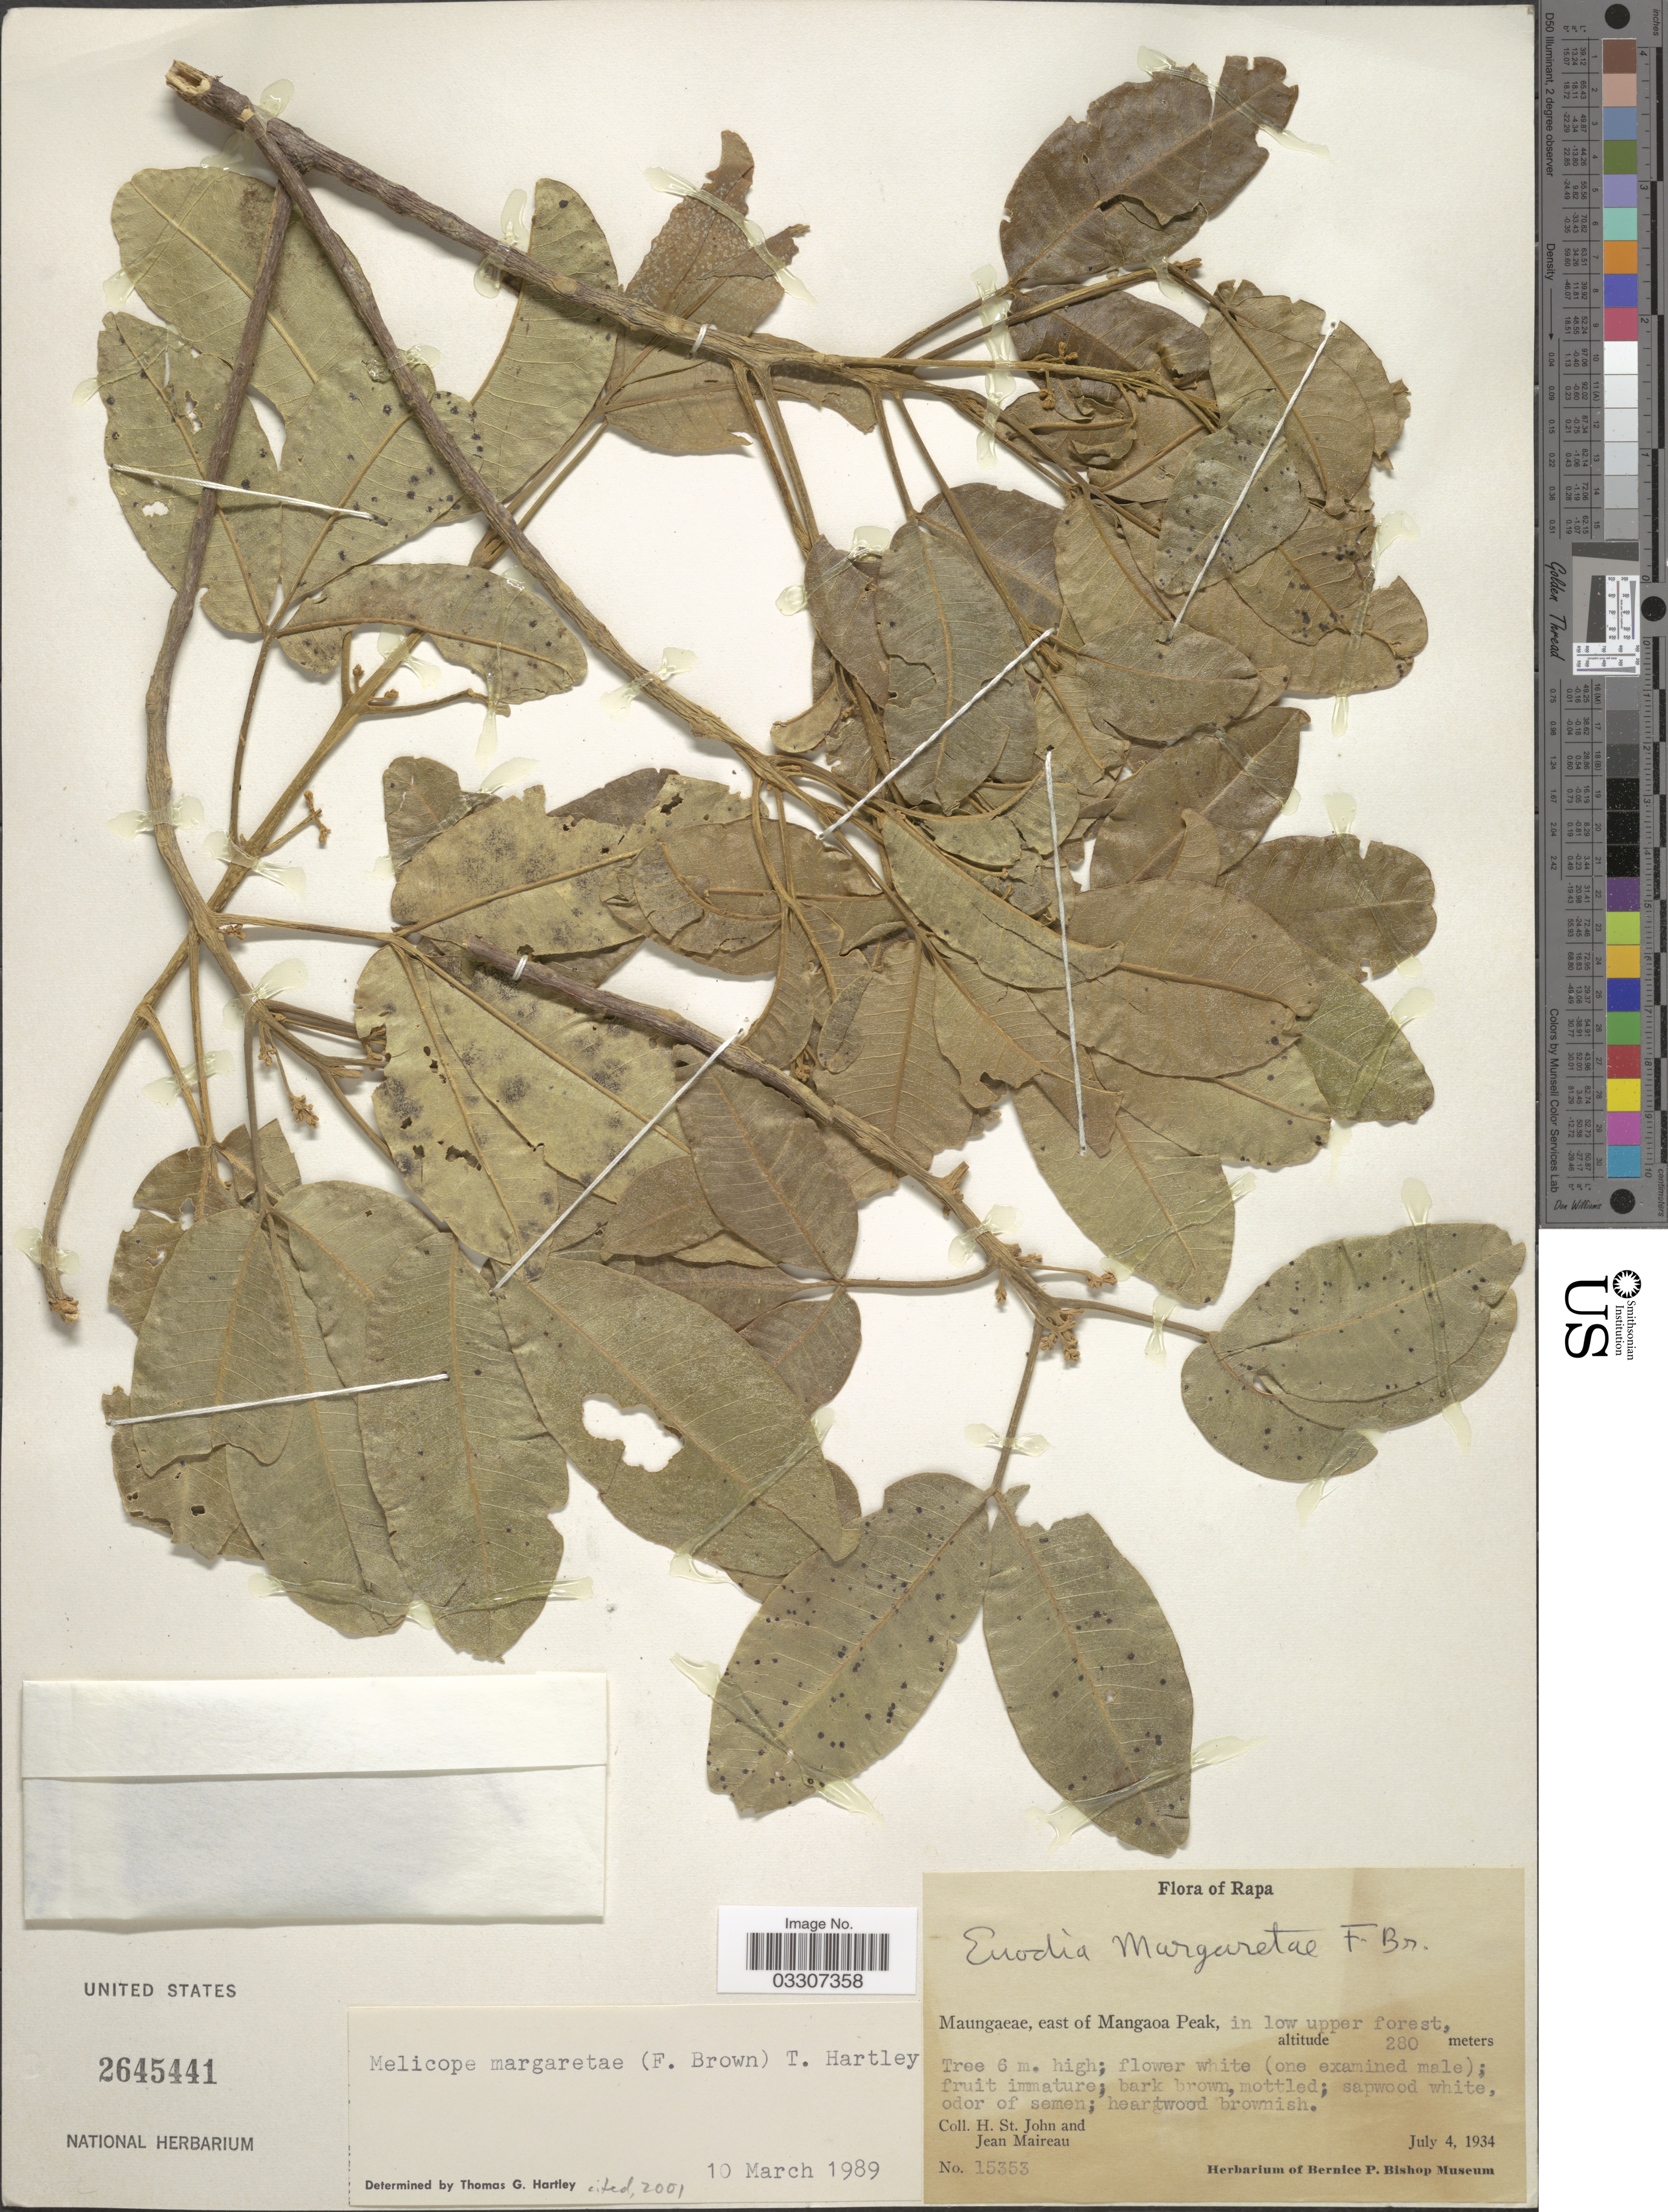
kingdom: Plantae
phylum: Tracheophyta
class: Magnoliopsida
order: Sapindales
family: Rutaceae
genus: Melicope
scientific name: Melicope margaretae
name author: (F. Br.) T.G. Hartley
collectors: H. St. John & J. Maireau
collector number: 15353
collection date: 1934-07-04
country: French Polynesia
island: Rapa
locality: Rapa. Maungaeae, east of Mangaoa Peak.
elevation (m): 280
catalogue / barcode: US 2645441